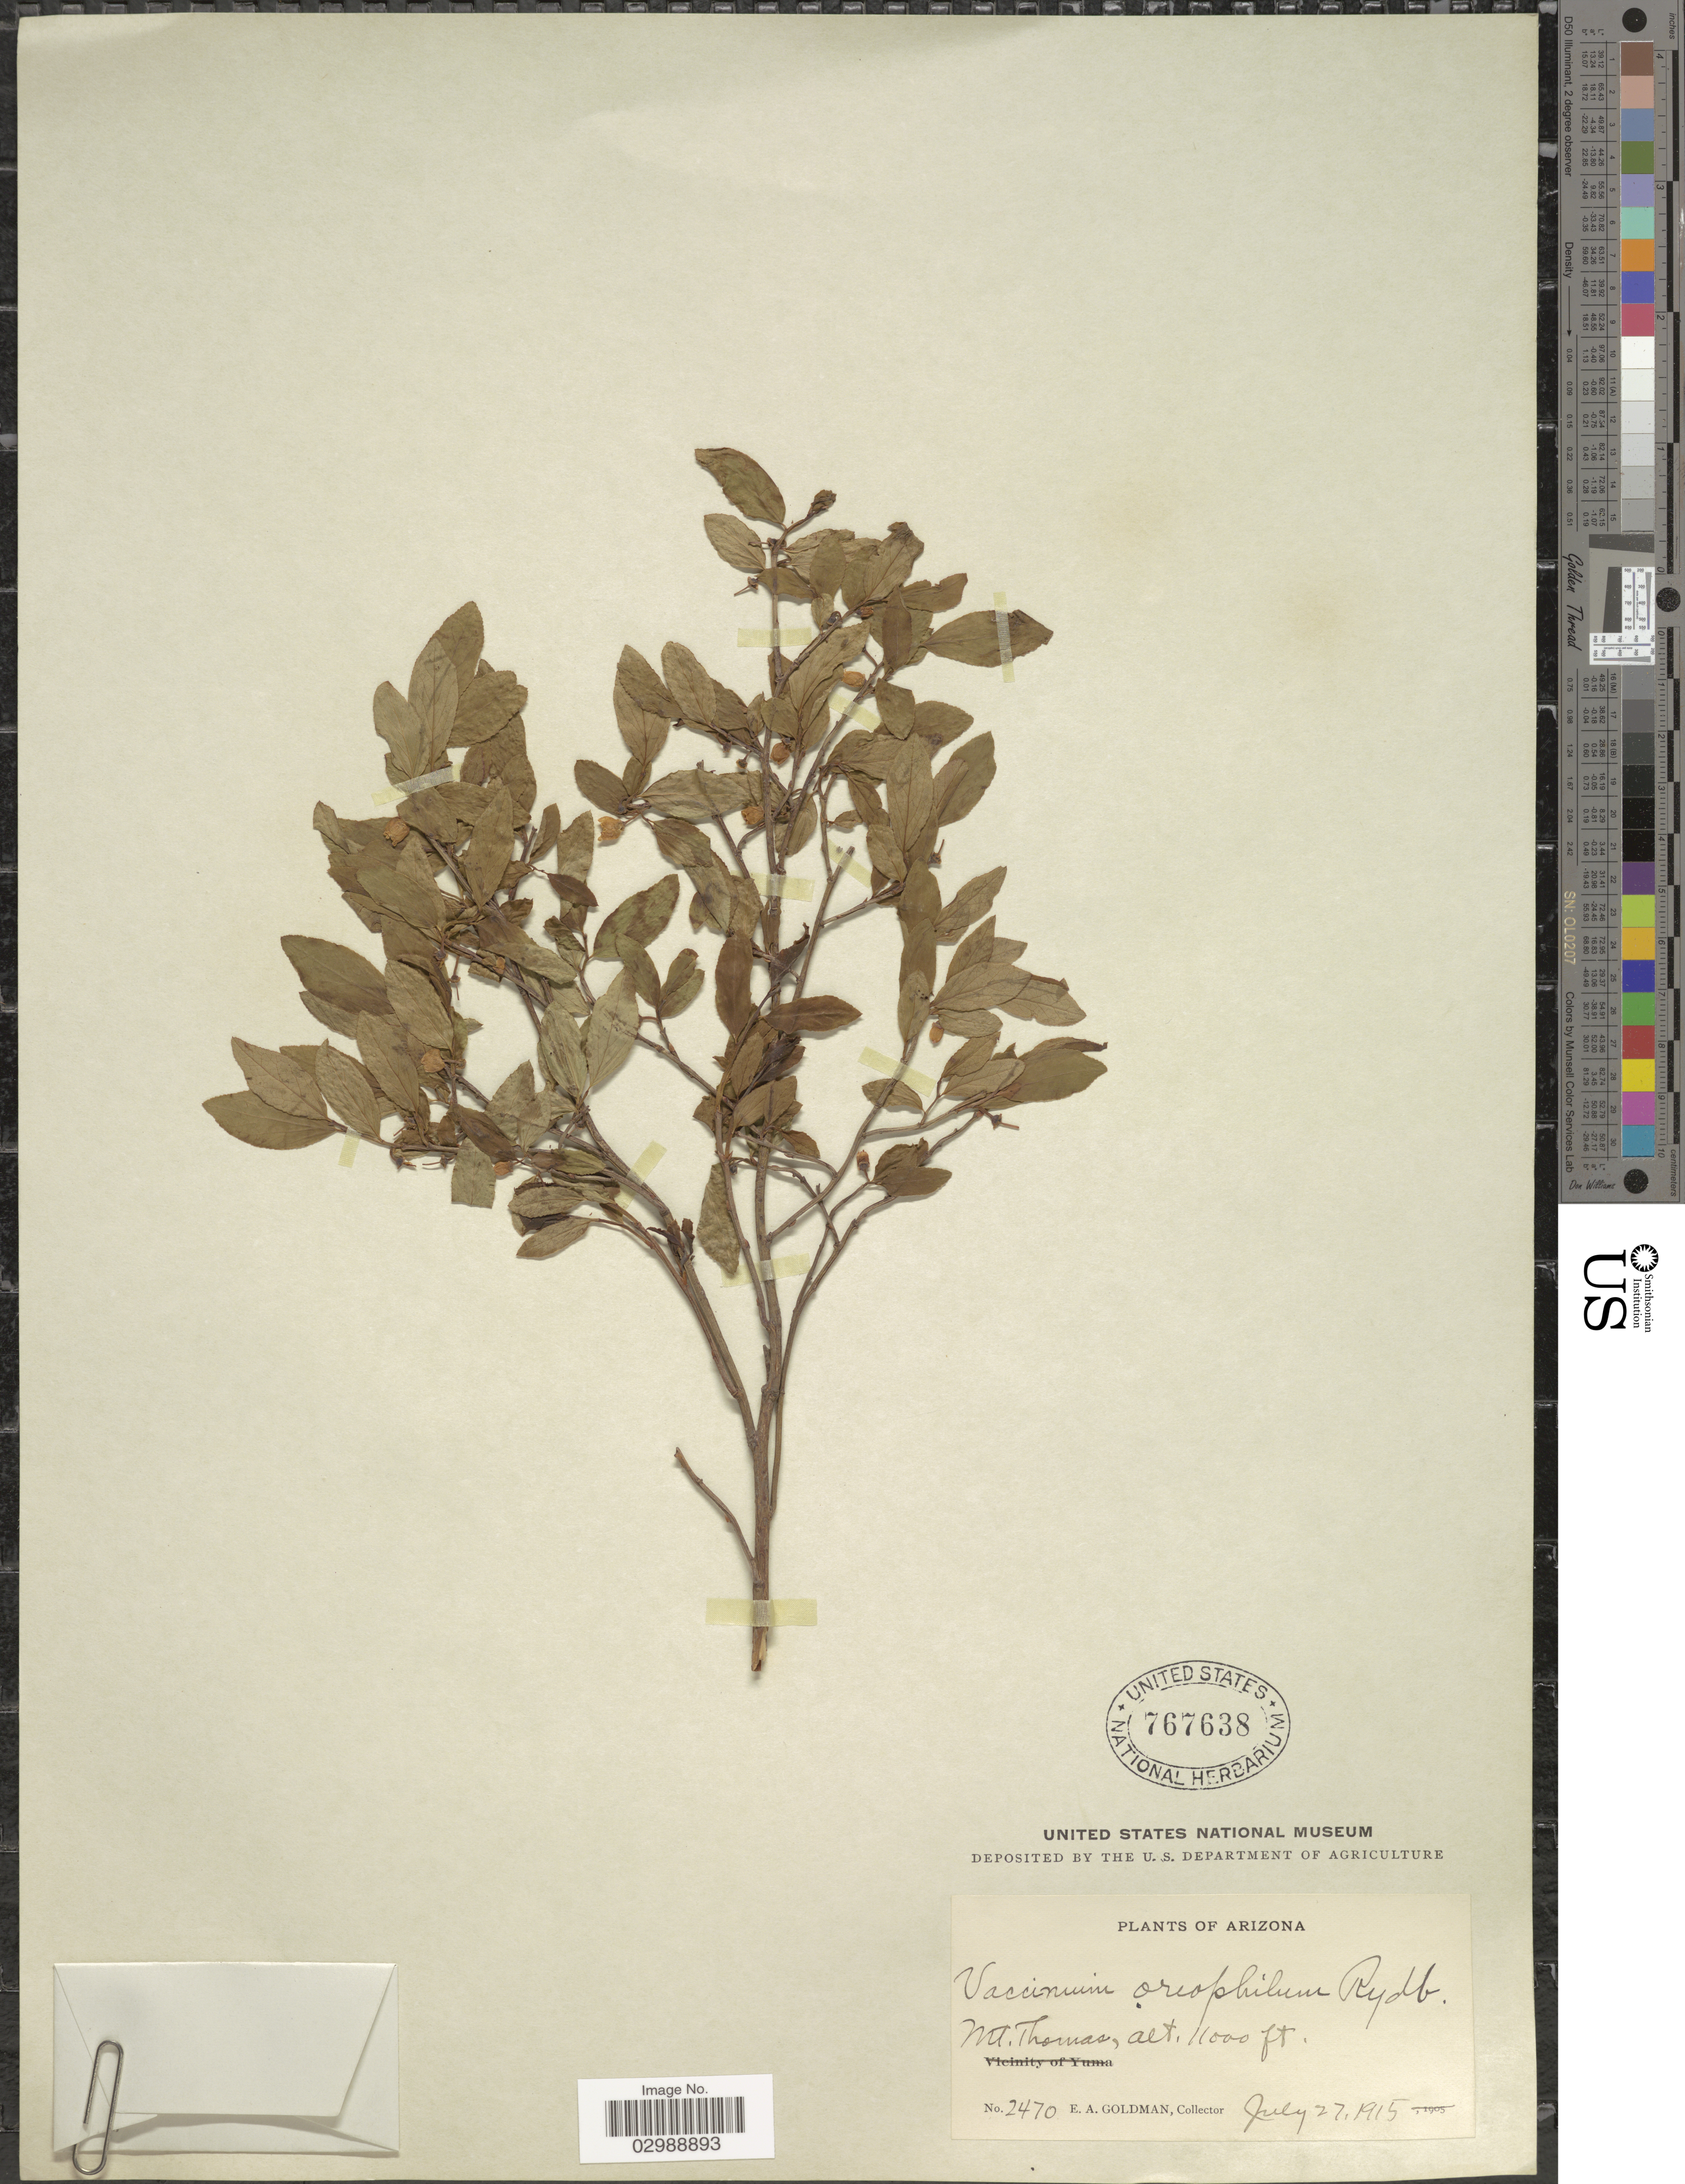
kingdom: Plantae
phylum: Tracheophyta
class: Magnoliopsida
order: Ericales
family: Ericaceae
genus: Vaccinium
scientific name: Vaccinium oreophilum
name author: Rydb.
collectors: E. A. Goldman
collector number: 2470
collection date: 1915-07-27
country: United States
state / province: Arizona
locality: Mt. Thomas.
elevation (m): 3353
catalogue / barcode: US 767638